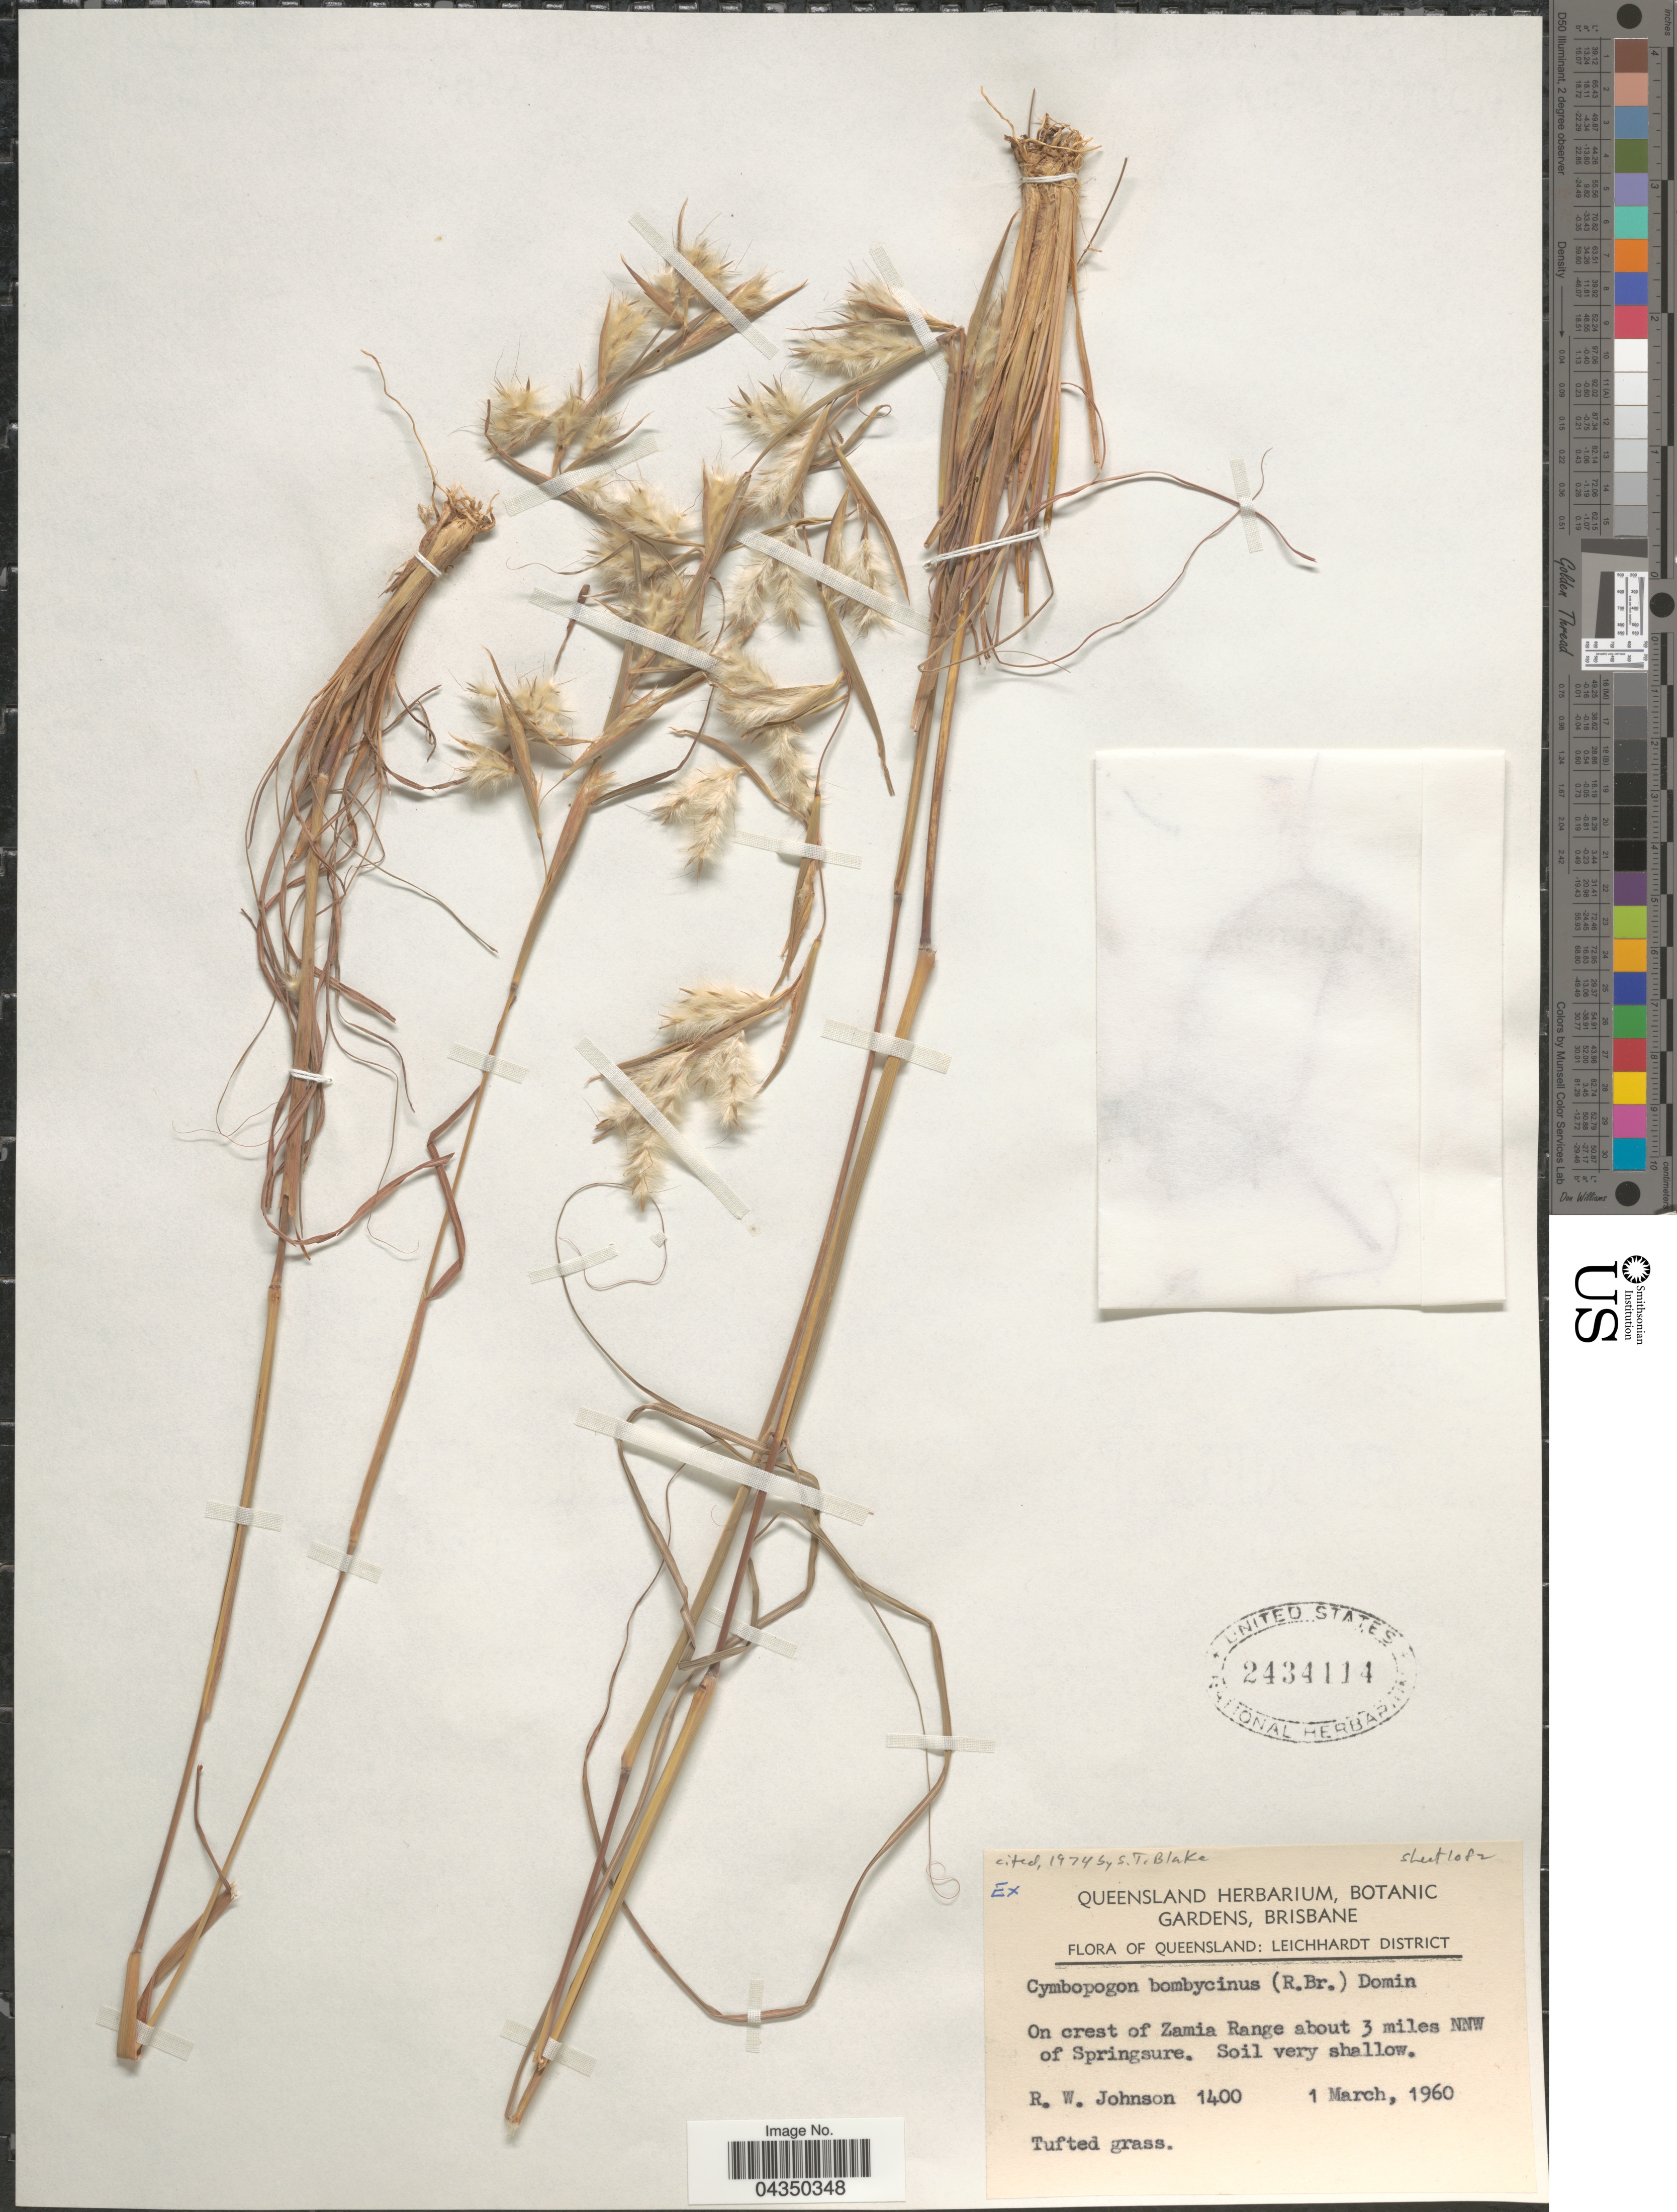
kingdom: Plantae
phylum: Tracheophyta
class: Liliopsida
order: Poales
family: Poaceae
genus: Cymbopogon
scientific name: Cymbopogon bombycinus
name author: A. Camus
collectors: R. W. Johnson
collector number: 1400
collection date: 1960-03-01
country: Australia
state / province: Queensland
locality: Leichhardt District. On crest of Zamia Range about 3 miles NNW of Springsure.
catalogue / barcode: US 2434114